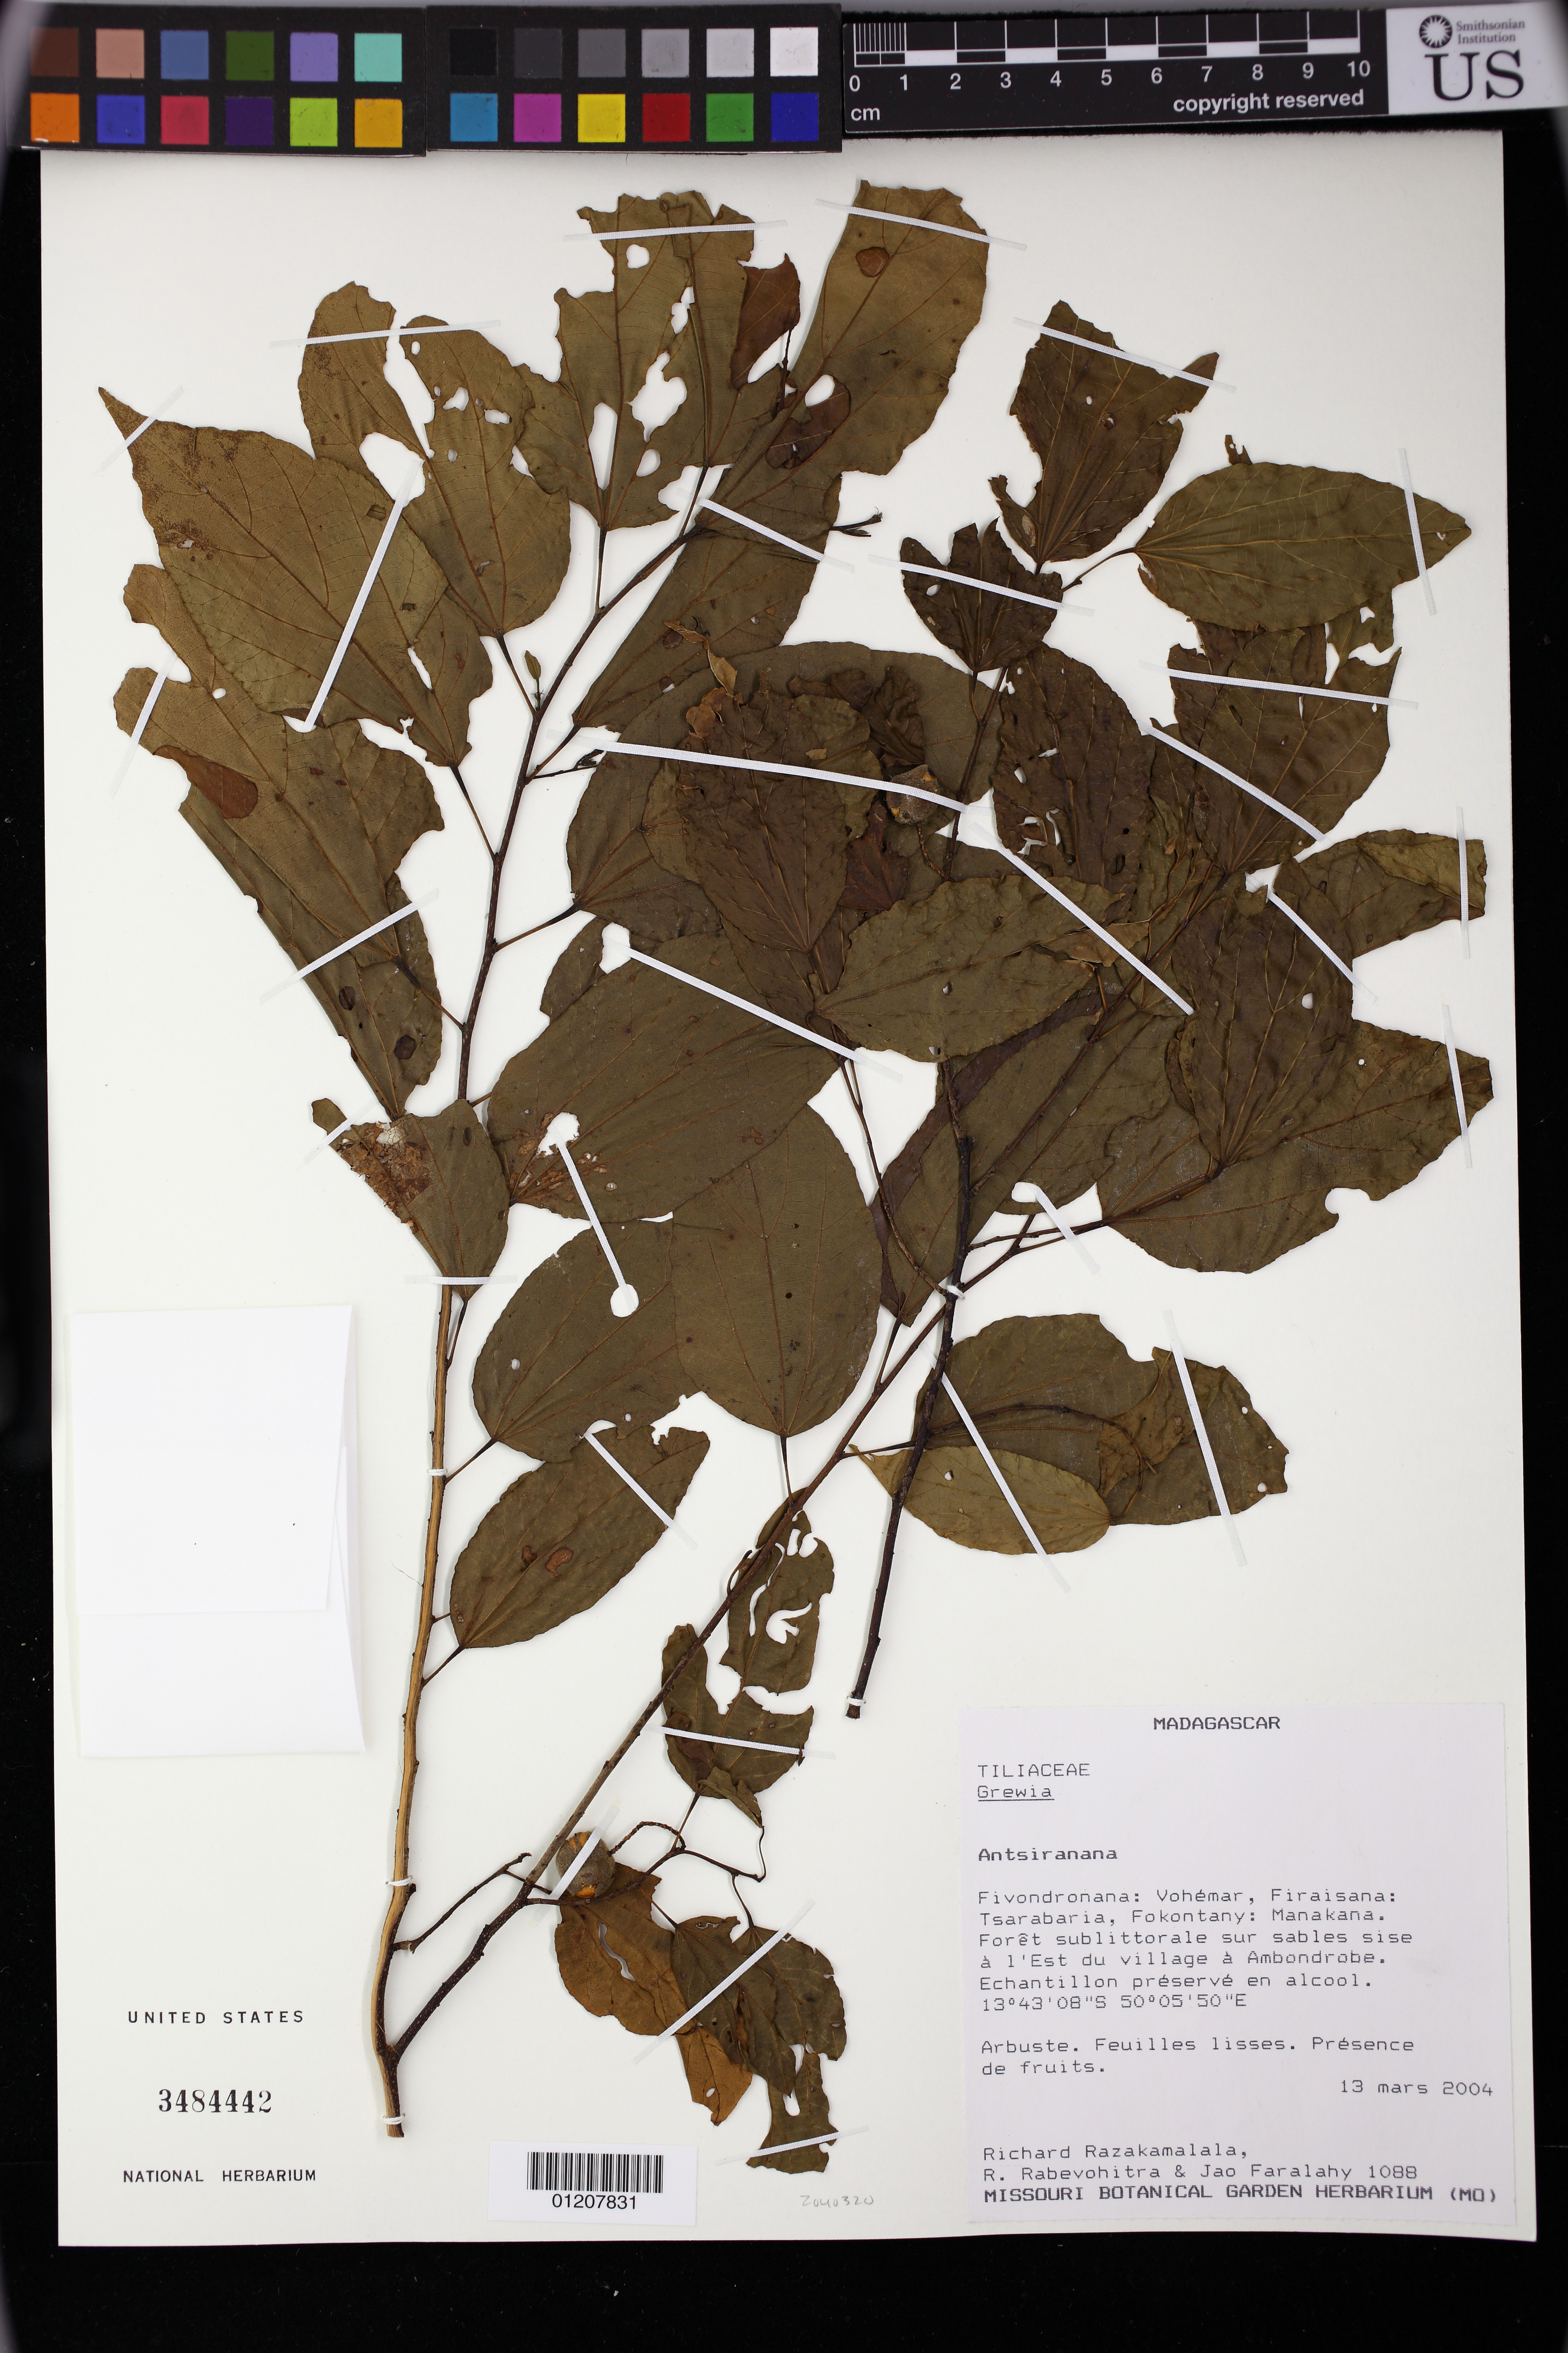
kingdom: Plantae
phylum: Tracheophyta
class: Magnoliopsida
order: Malvales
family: Malvaceae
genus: Grewia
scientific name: Grewia sp.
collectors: R. Razakamalala, R. Rabevohitra & J. Faralahy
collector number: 1088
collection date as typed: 13 Mar 2004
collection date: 2004-03-13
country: Madagascar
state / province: Sava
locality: Antsiranana. Fivondronana: Vohémar, Firaisana: Tsarabaria, Fokontany: Manakana. Forêt sublittorale sur sables sise l'Est du village Ambondrobe.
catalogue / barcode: US 3484442